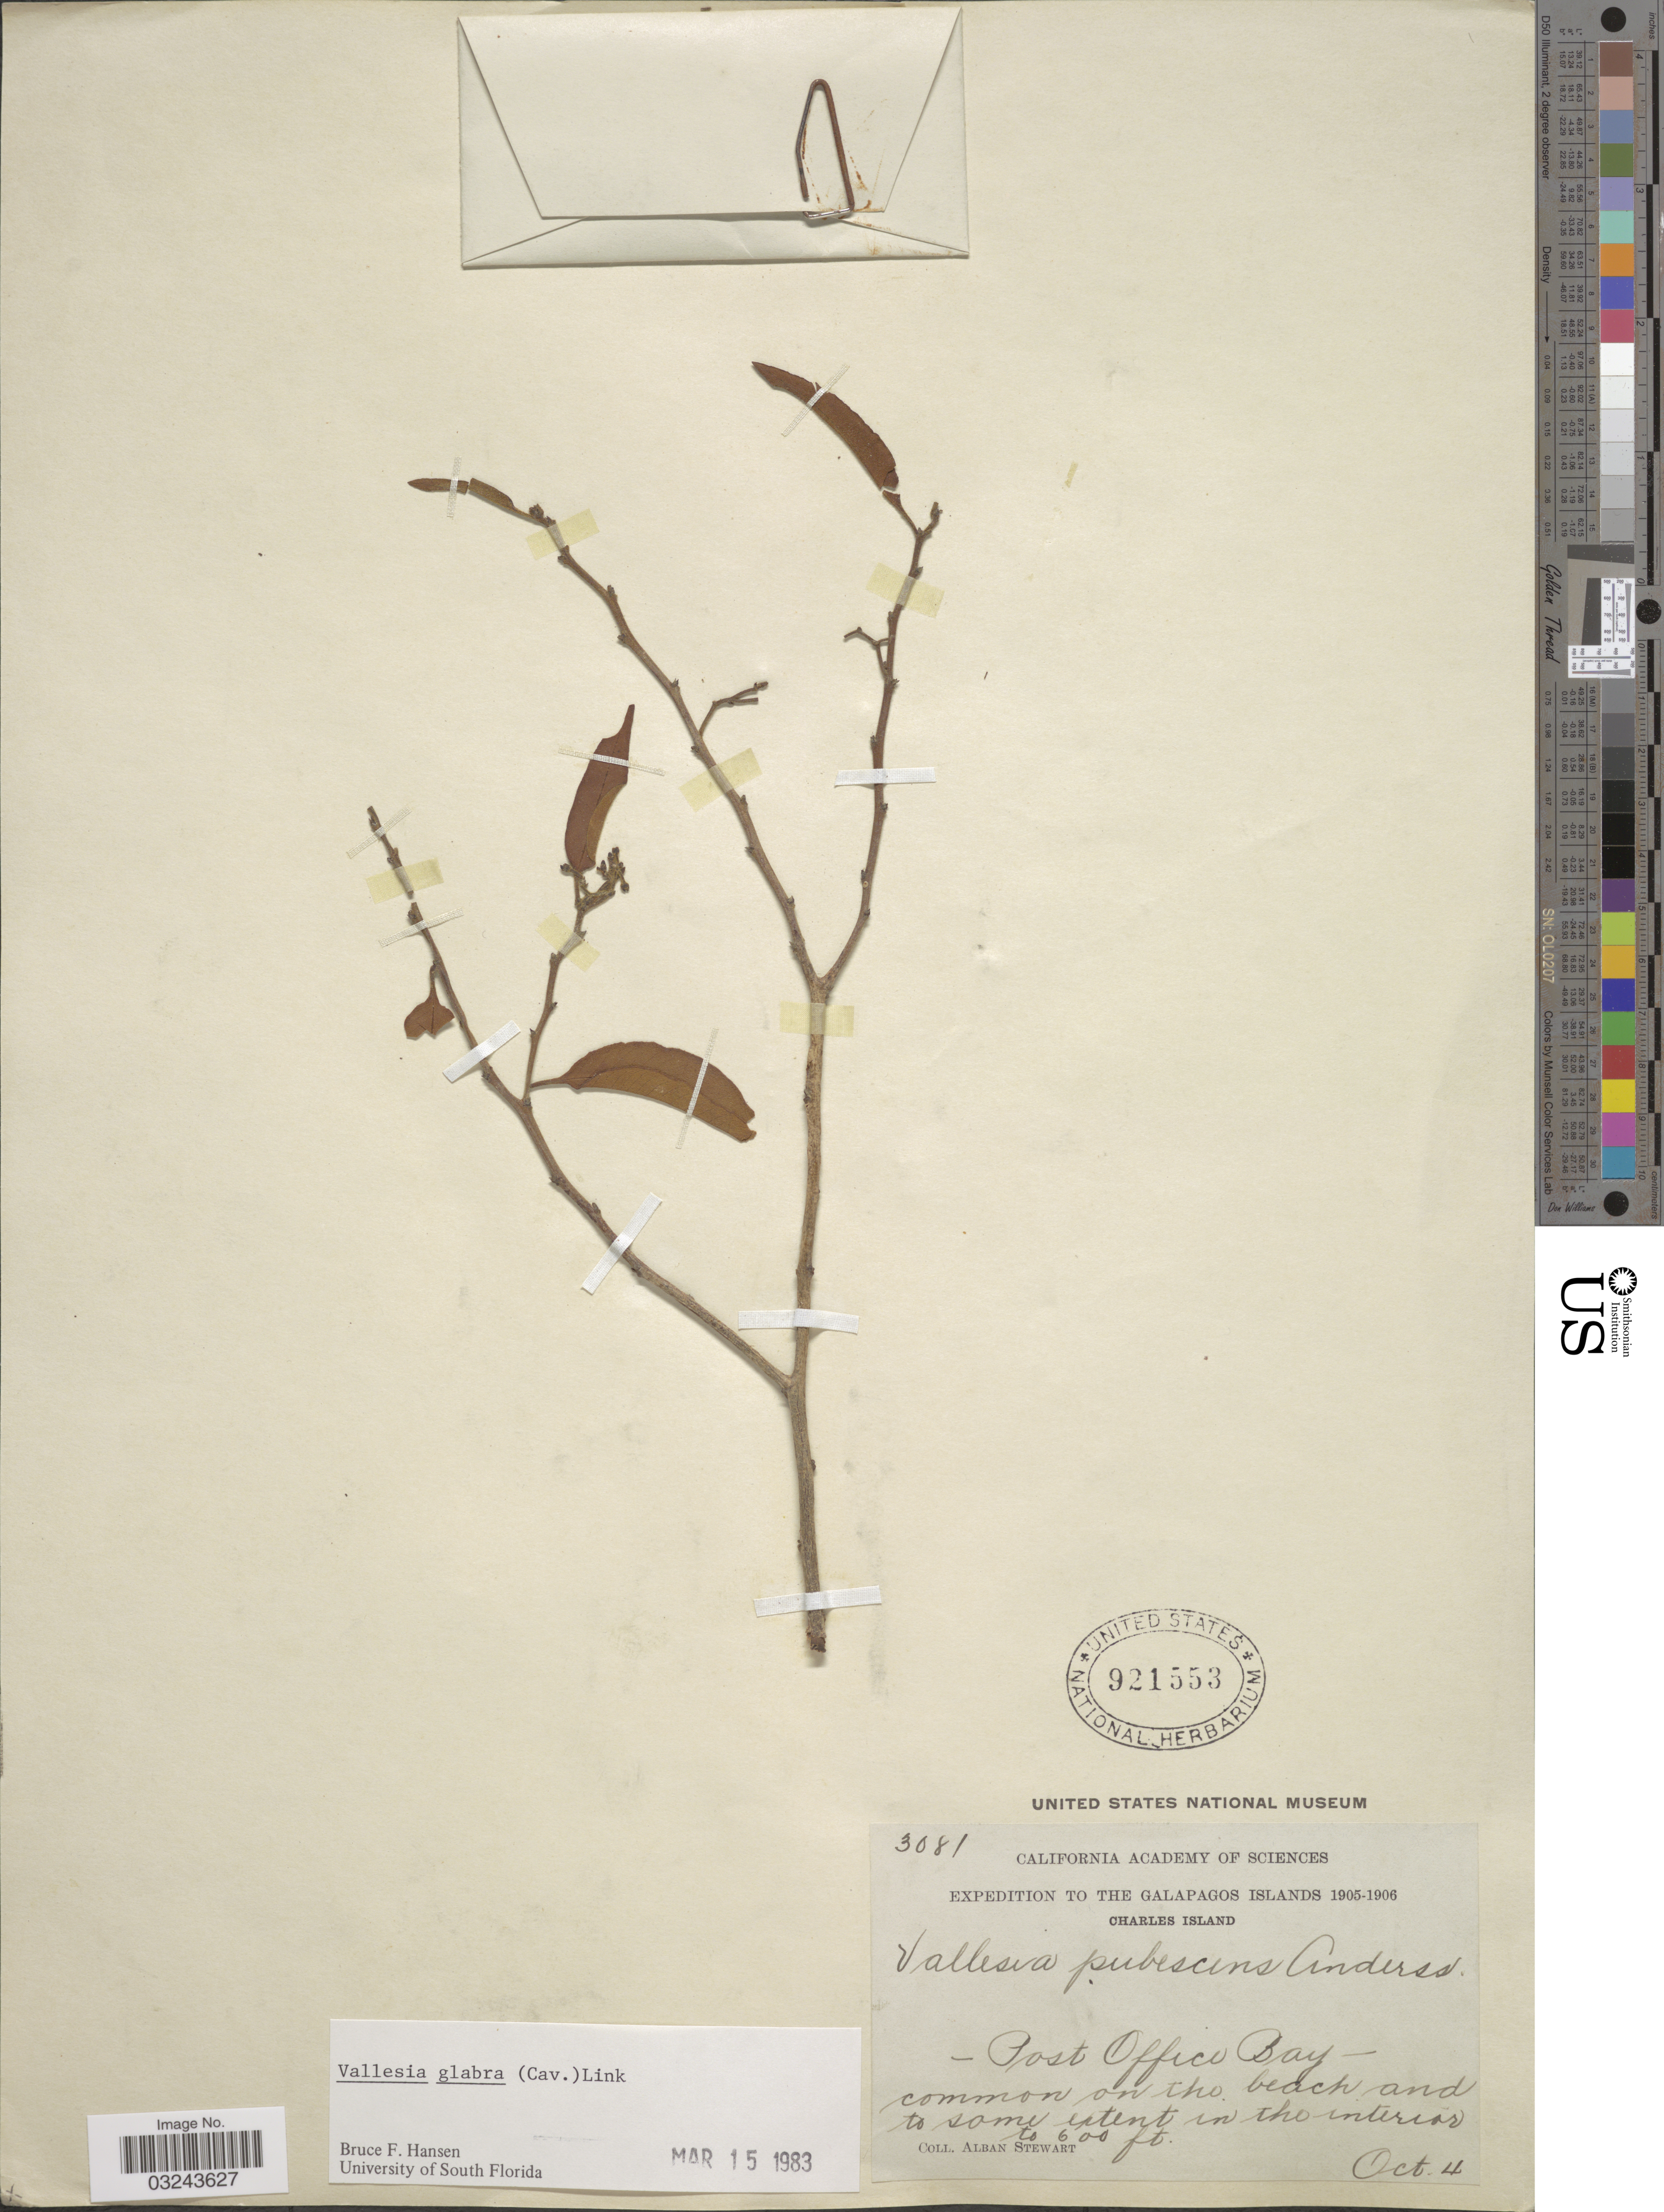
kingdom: Plantae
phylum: Tracheophyta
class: Magnoliopsida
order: Gentianales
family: Apocynaceae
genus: Vallesia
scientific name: Vallesia glabra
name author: (Cav.) Link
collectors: A. Stewart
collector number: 3081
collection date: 1905-10-04/1906-10-04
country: Ecuador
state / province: Colón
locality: The Galapagos Islands, Charles Island, Post Office Bay.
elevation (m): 183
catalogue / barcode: US 921553